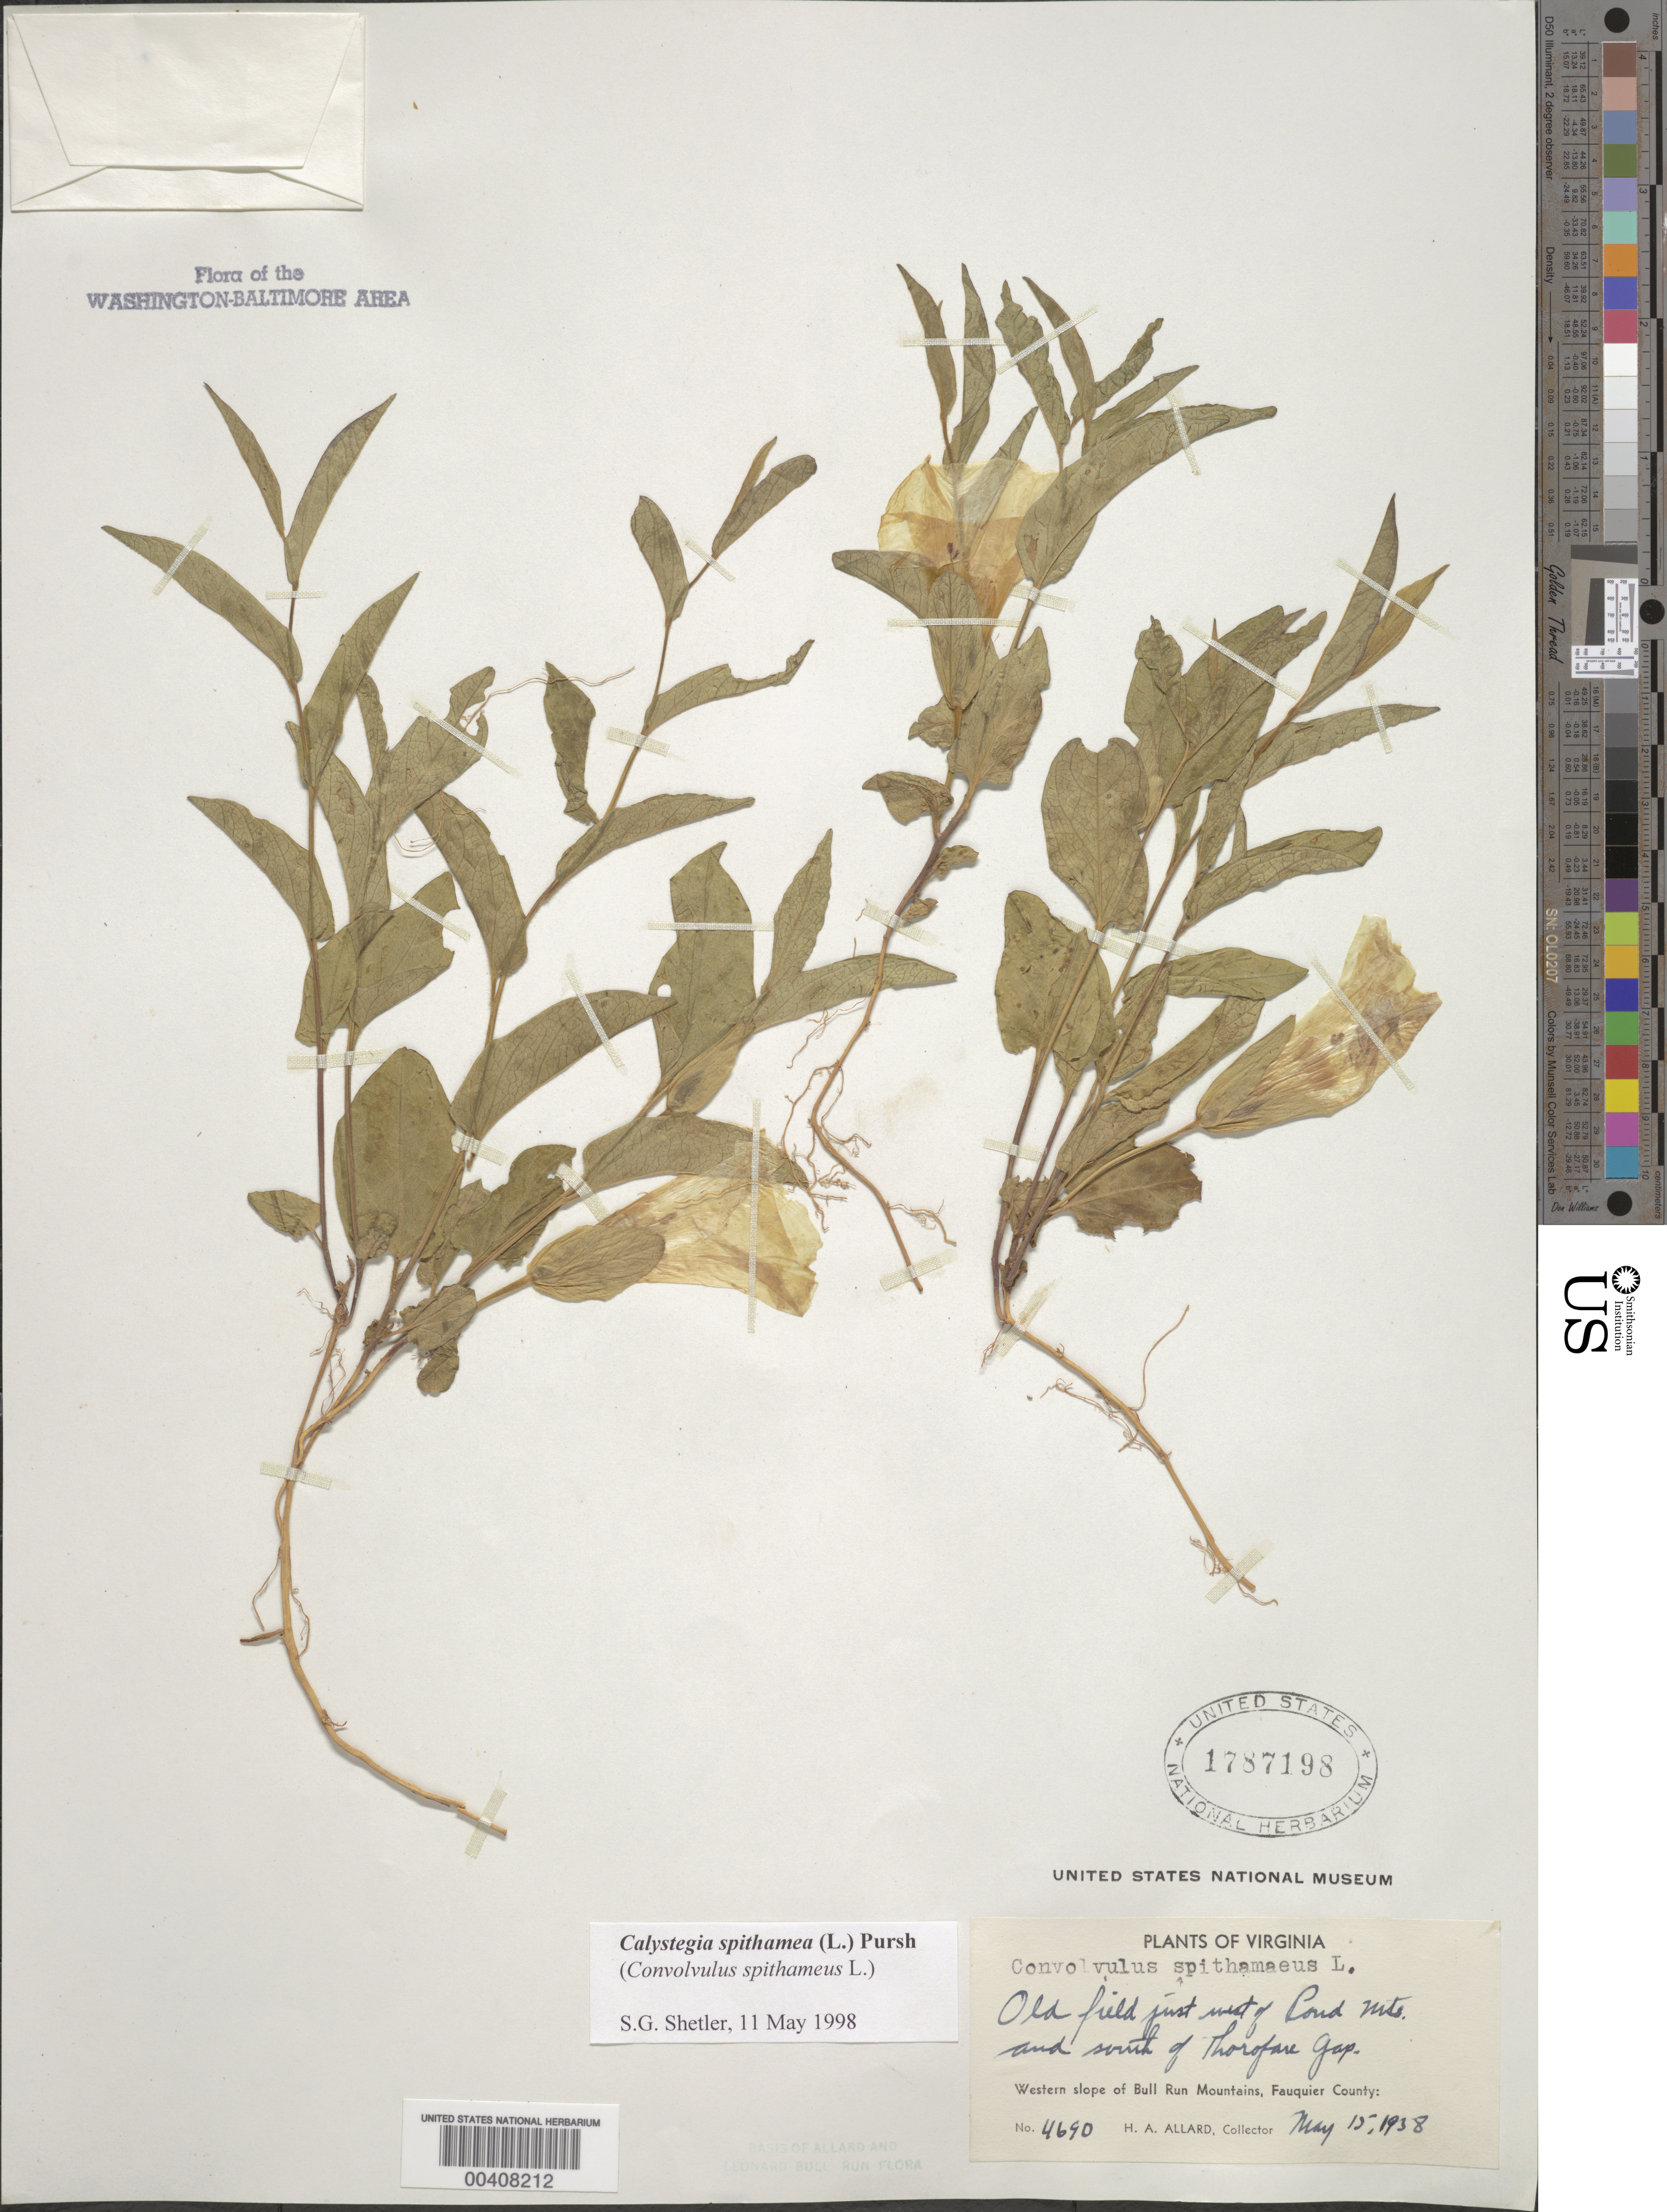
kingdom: Plantae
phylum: Tracheophyta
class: Magnoliopsida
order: Solanales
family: Convolvulaceae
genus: Calystegia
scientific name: Calystegia spithamaea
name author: (L.) Pursh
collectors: H. A. Allard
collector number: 4690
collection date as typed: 15 May 1938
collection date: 1938-05-15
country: United States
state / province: Virginia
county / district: Fauquier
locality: Bull Run Mountains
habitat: Old field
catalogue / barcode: US 1787198